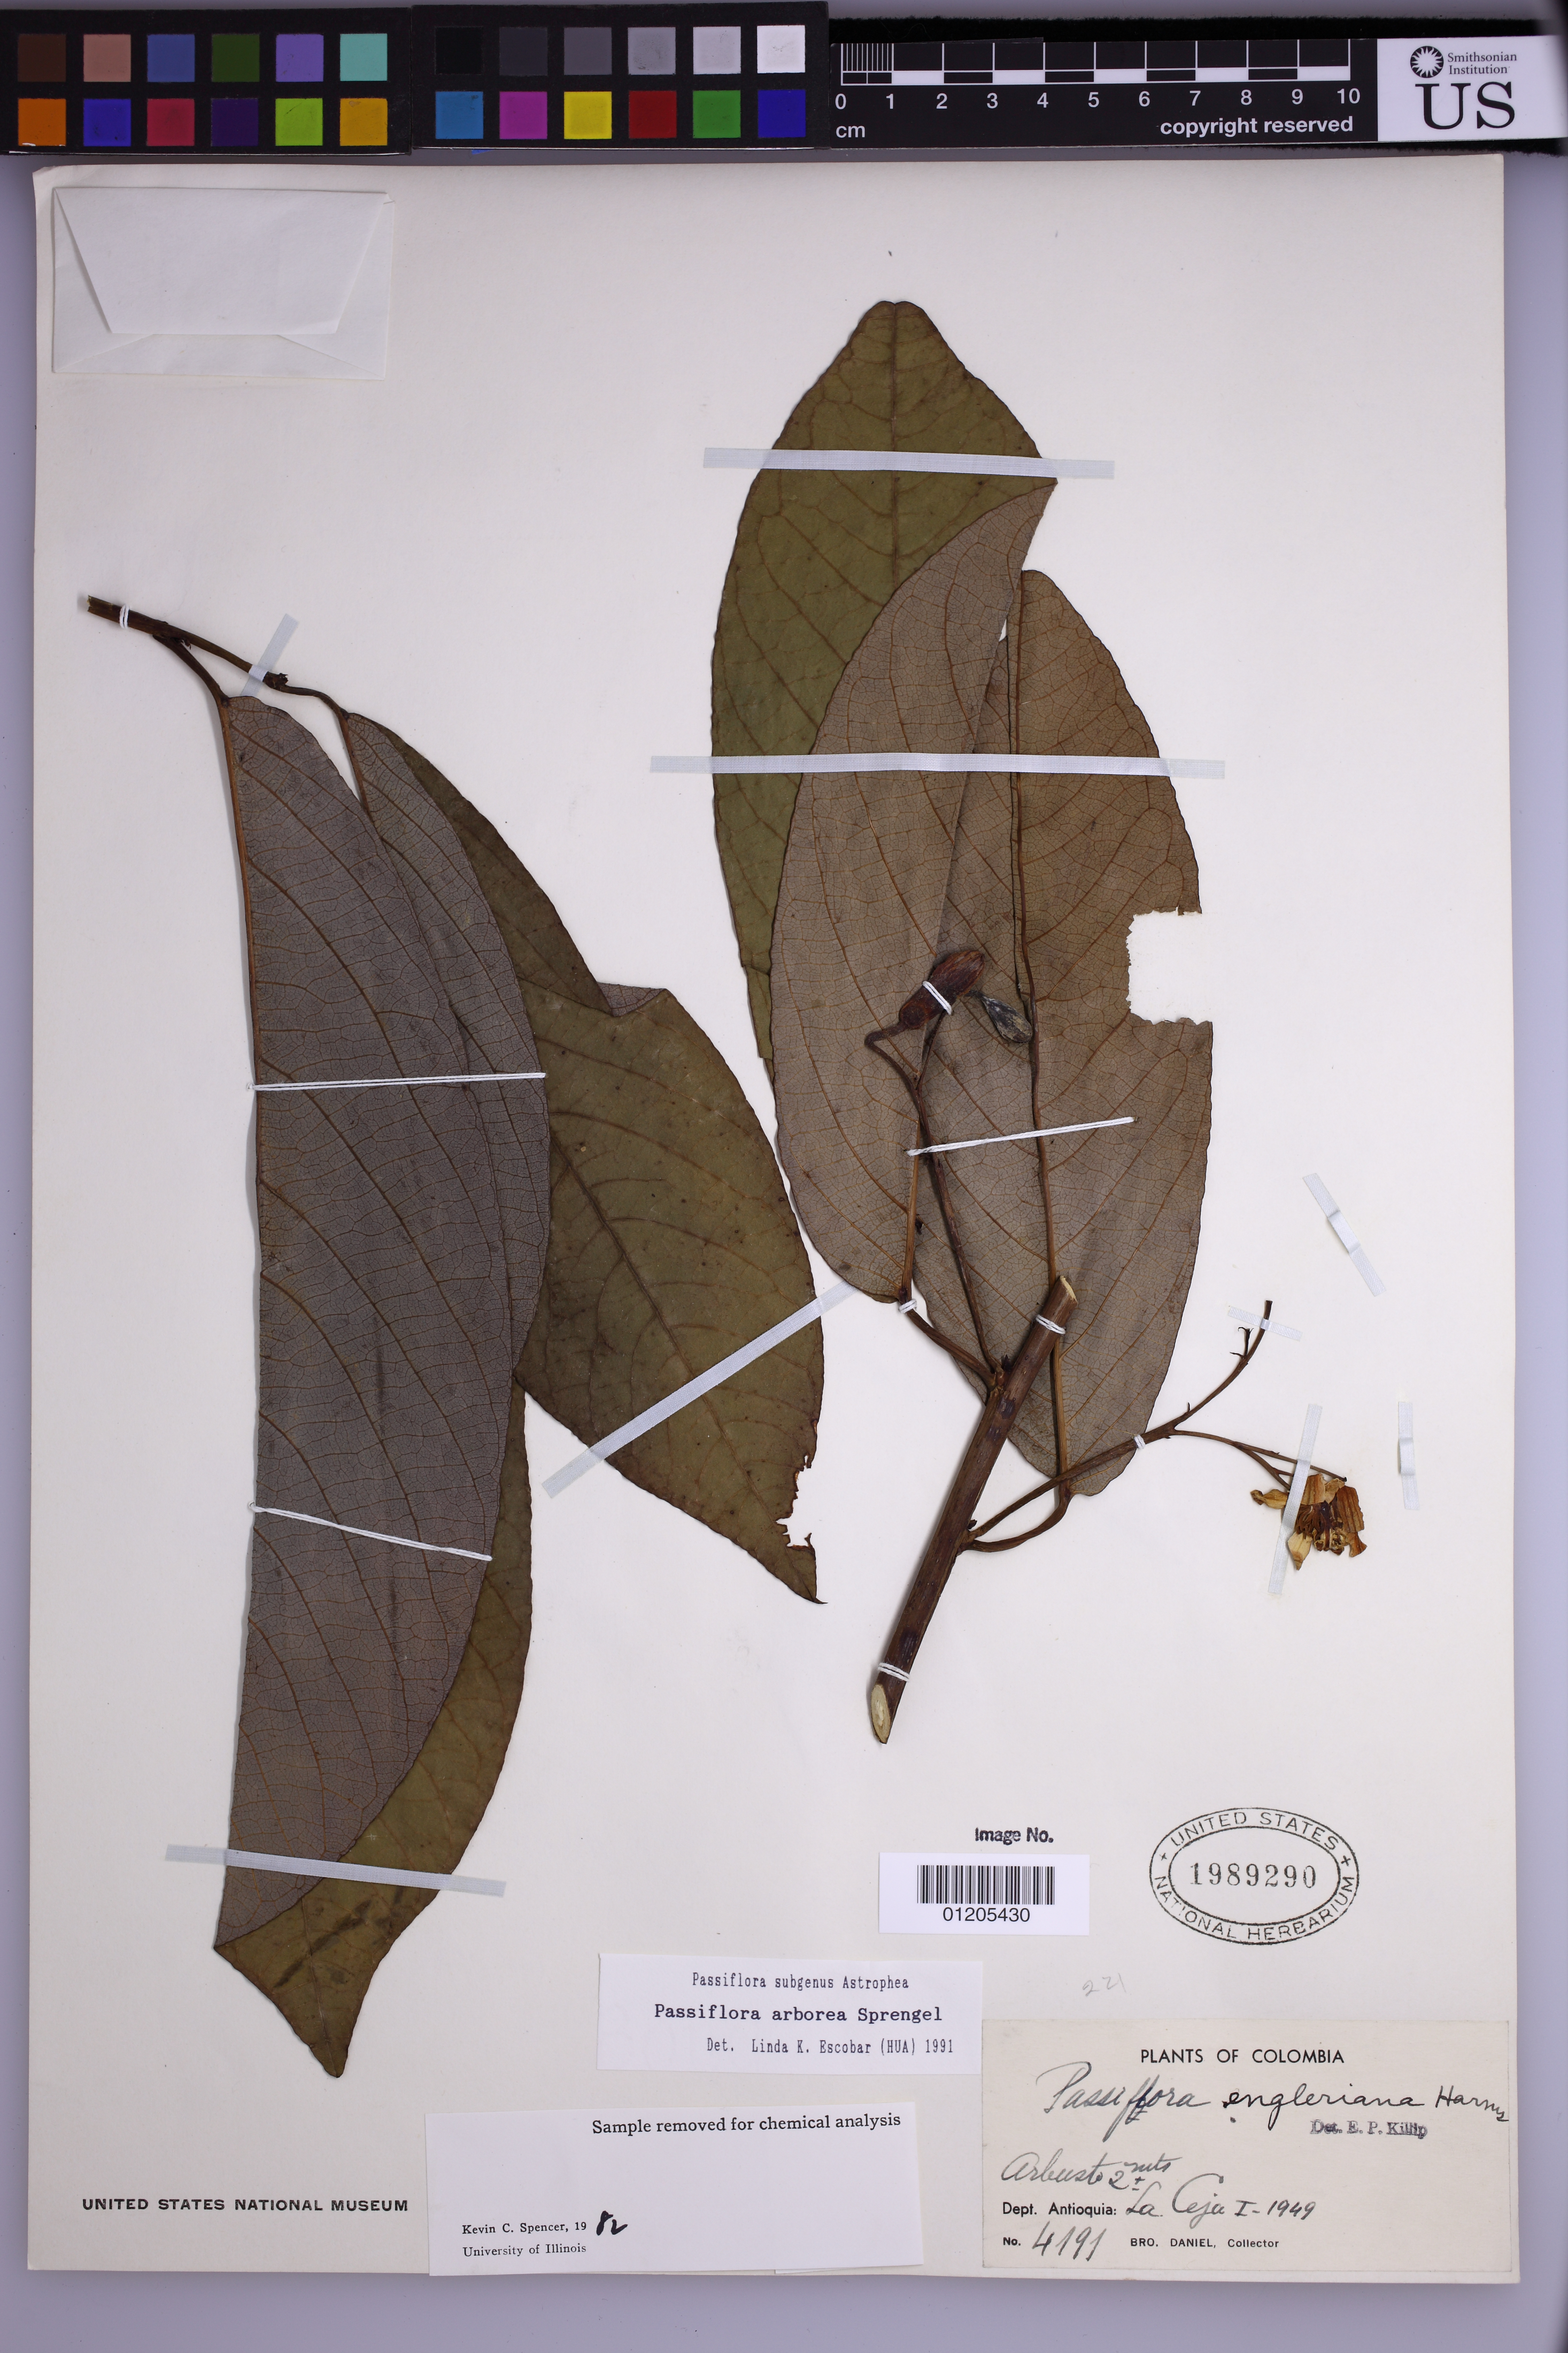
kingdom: Plantae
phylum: Tracheophyta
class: Magnoliopsida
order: Malpighiales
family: Passifloraceae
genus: Passiflora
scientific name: Passiflora arborea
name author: Spreng.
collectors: Bro. Daniel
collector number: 4191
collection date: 1949-01-01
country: Colombia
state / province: Antioquia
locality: La Ceja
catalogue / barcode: US 1989290